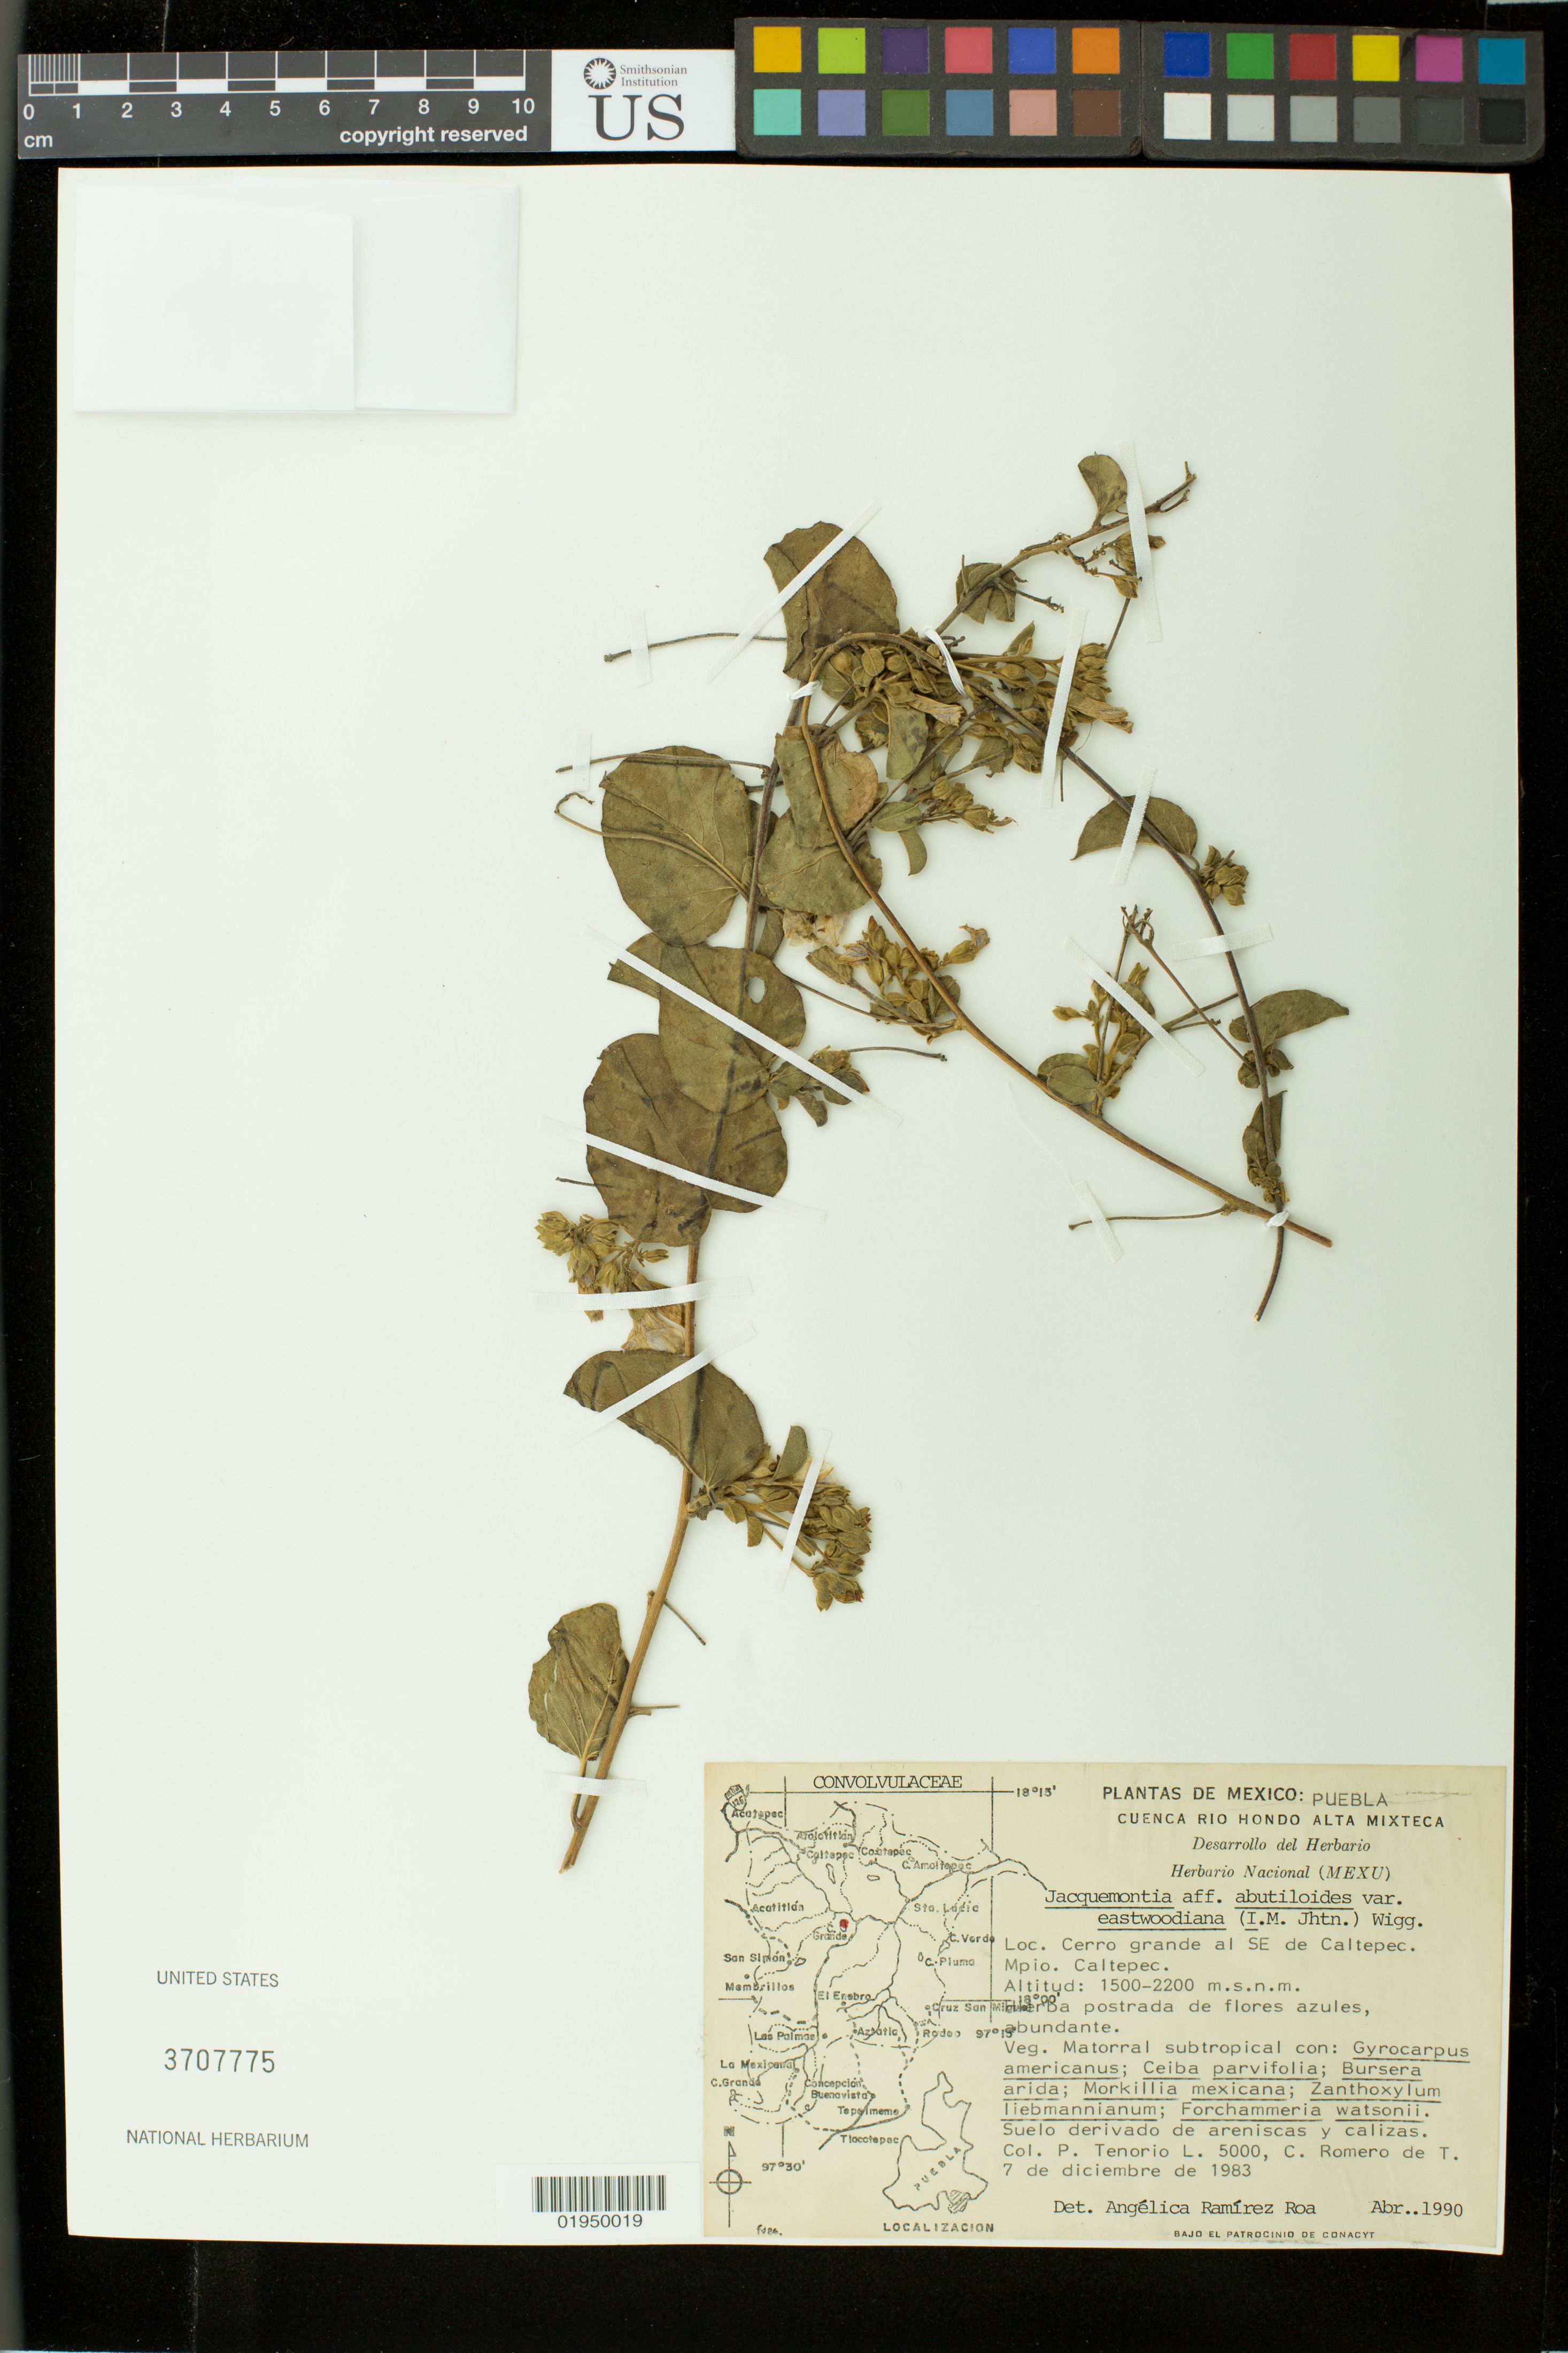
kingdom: Plantae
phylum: Tracheophyta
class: Magnoliopsida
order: Solanales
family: Convolvulaceae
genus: Jacquemontia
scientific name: Jacquemontia abutiloides var. eastwoodiana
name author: (I.M. Johnst.) Wiggins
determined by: Ramírez-Roa, A.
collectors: P. Tenorio L. & C. Romero de T.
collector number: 5000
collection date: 1983-12-07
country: Mexico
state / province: Puebla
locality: Cerro grande al SE de Caltepec. Mpio. Caltepec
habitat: Matorral subtropical. Suelo derivado de areniscas y calizas.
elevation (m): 1500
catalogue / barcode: US 3707775